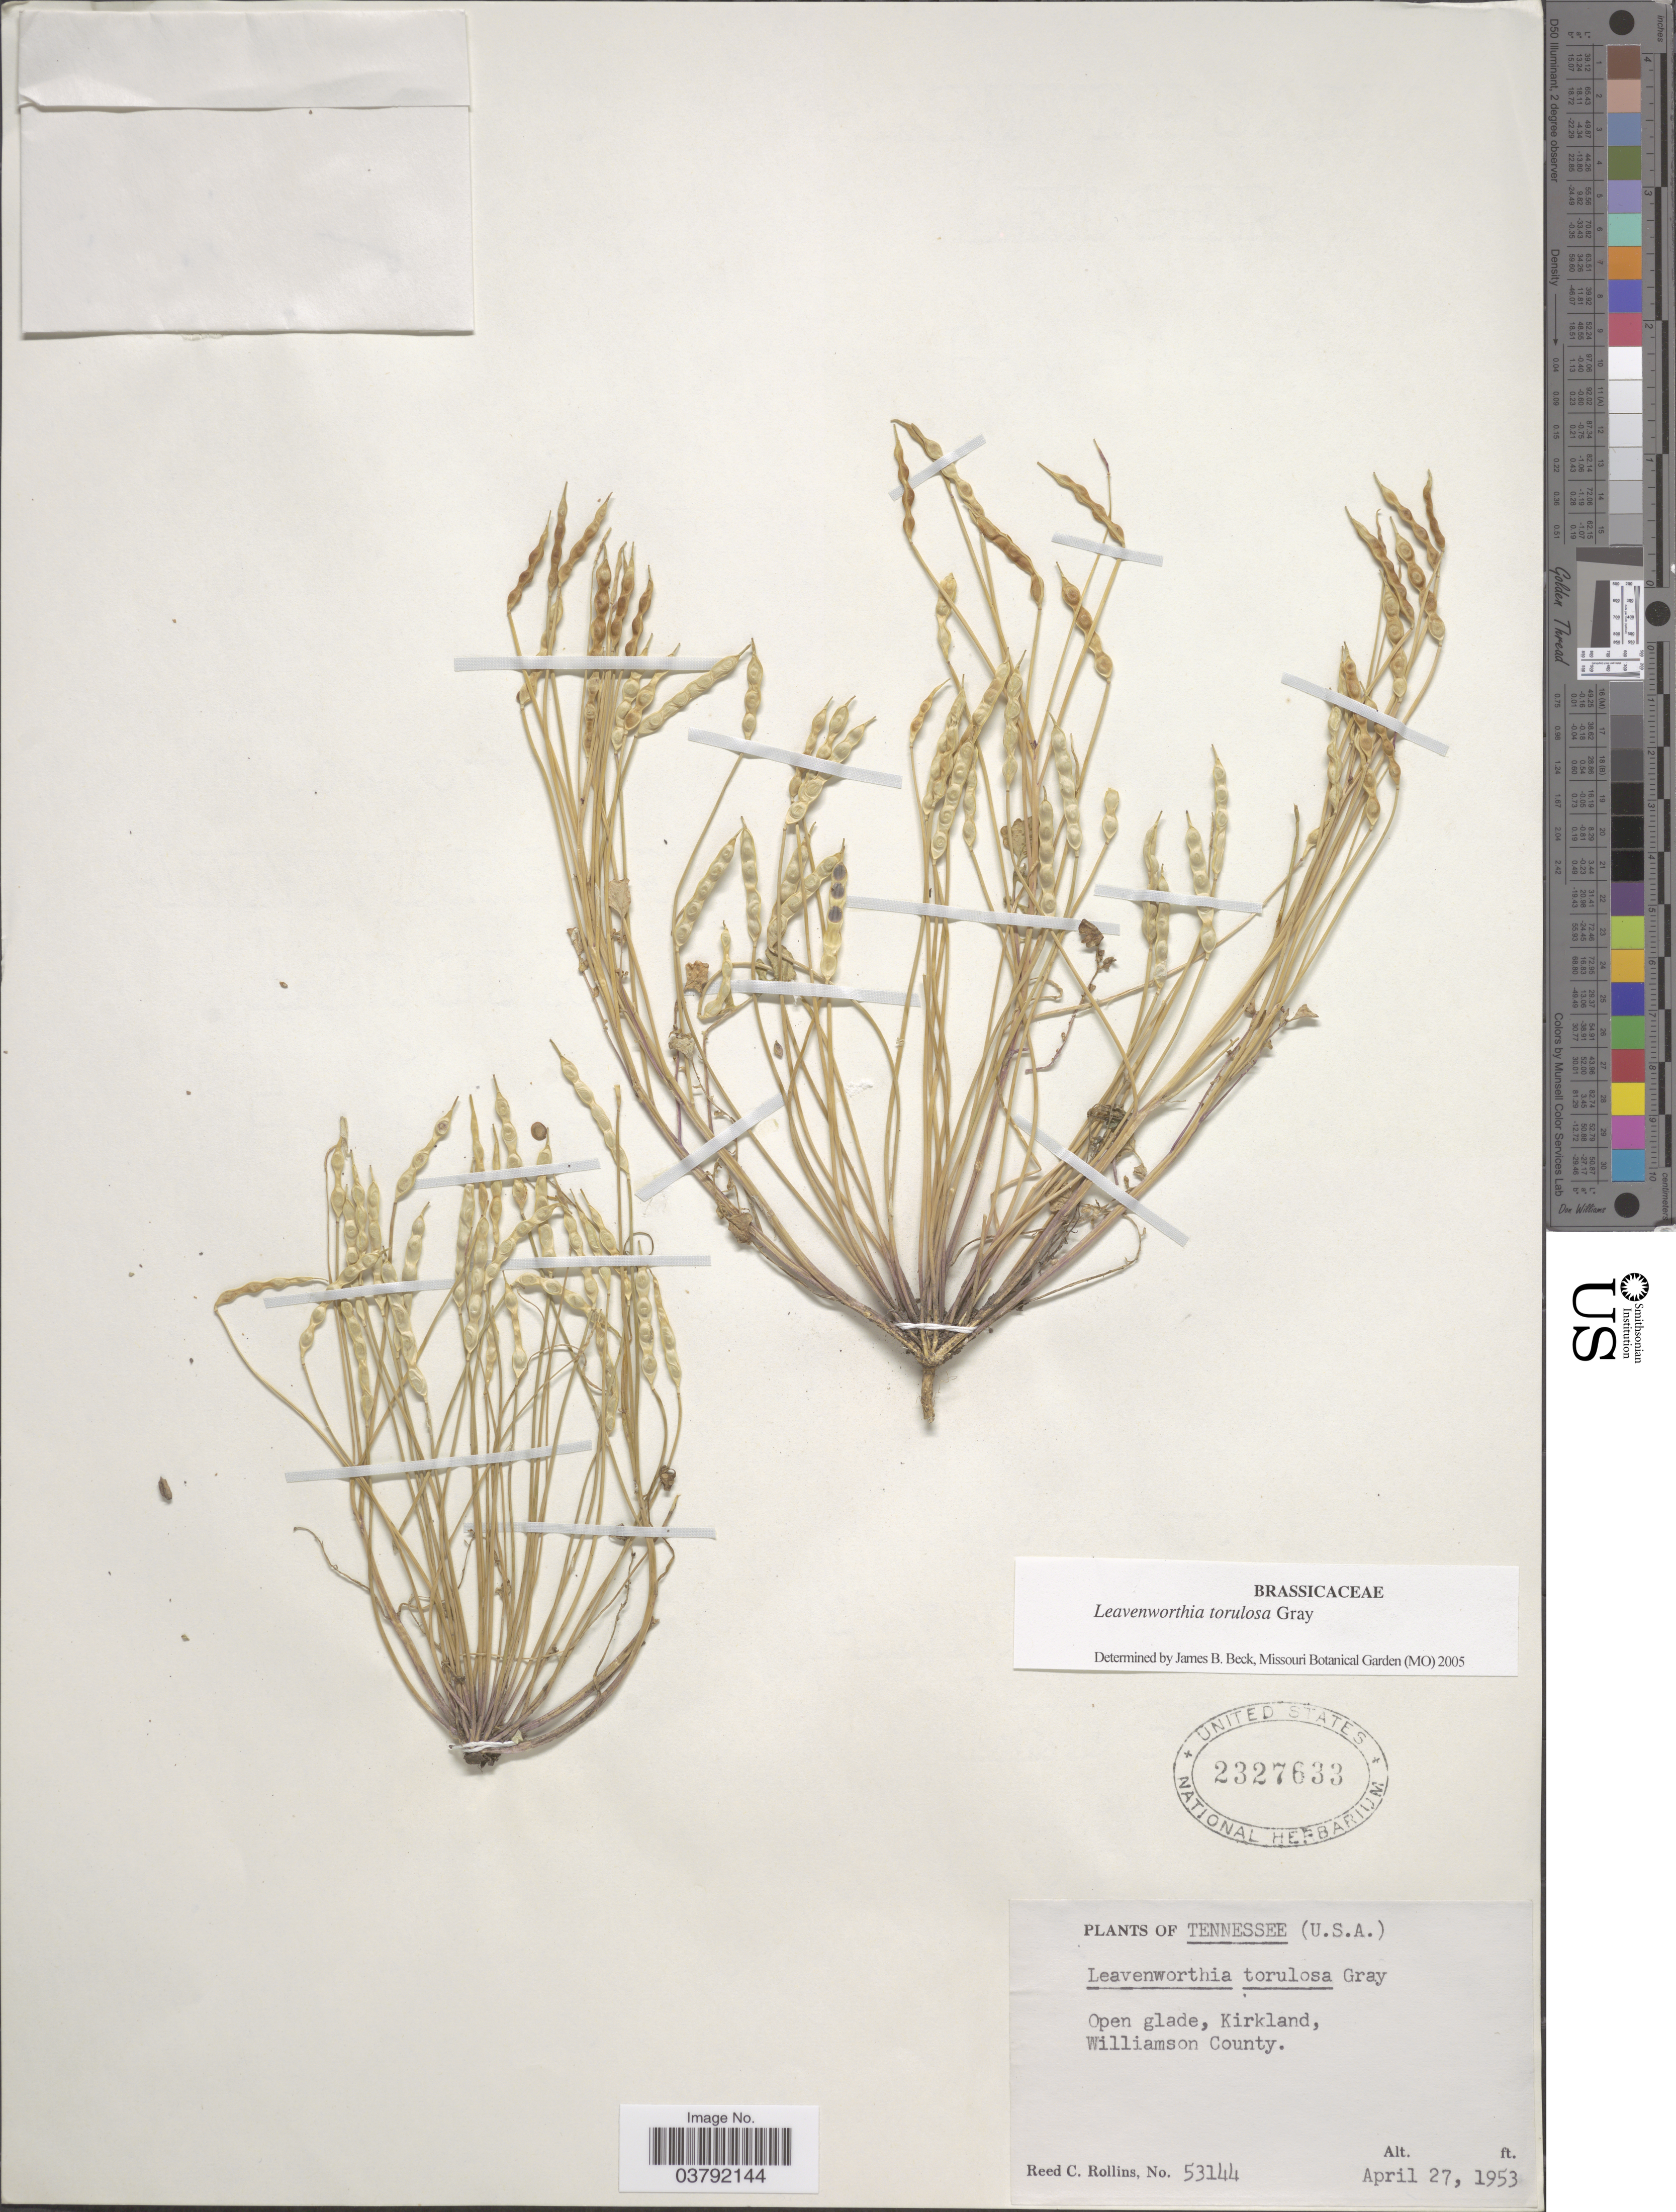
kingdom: Plantae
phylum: Tracheophyta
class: Magnoliopsida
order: Brassicales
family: Brassicaceae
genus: Leavenworthia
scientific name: Leavenworthia torulosa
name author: A. Gray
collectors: R. C. Rollins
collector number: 53144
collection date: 1953-04-27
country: United States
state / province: Tennessee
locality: Kirkland, Williamson County.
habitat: open glade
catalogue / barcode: US 2327633